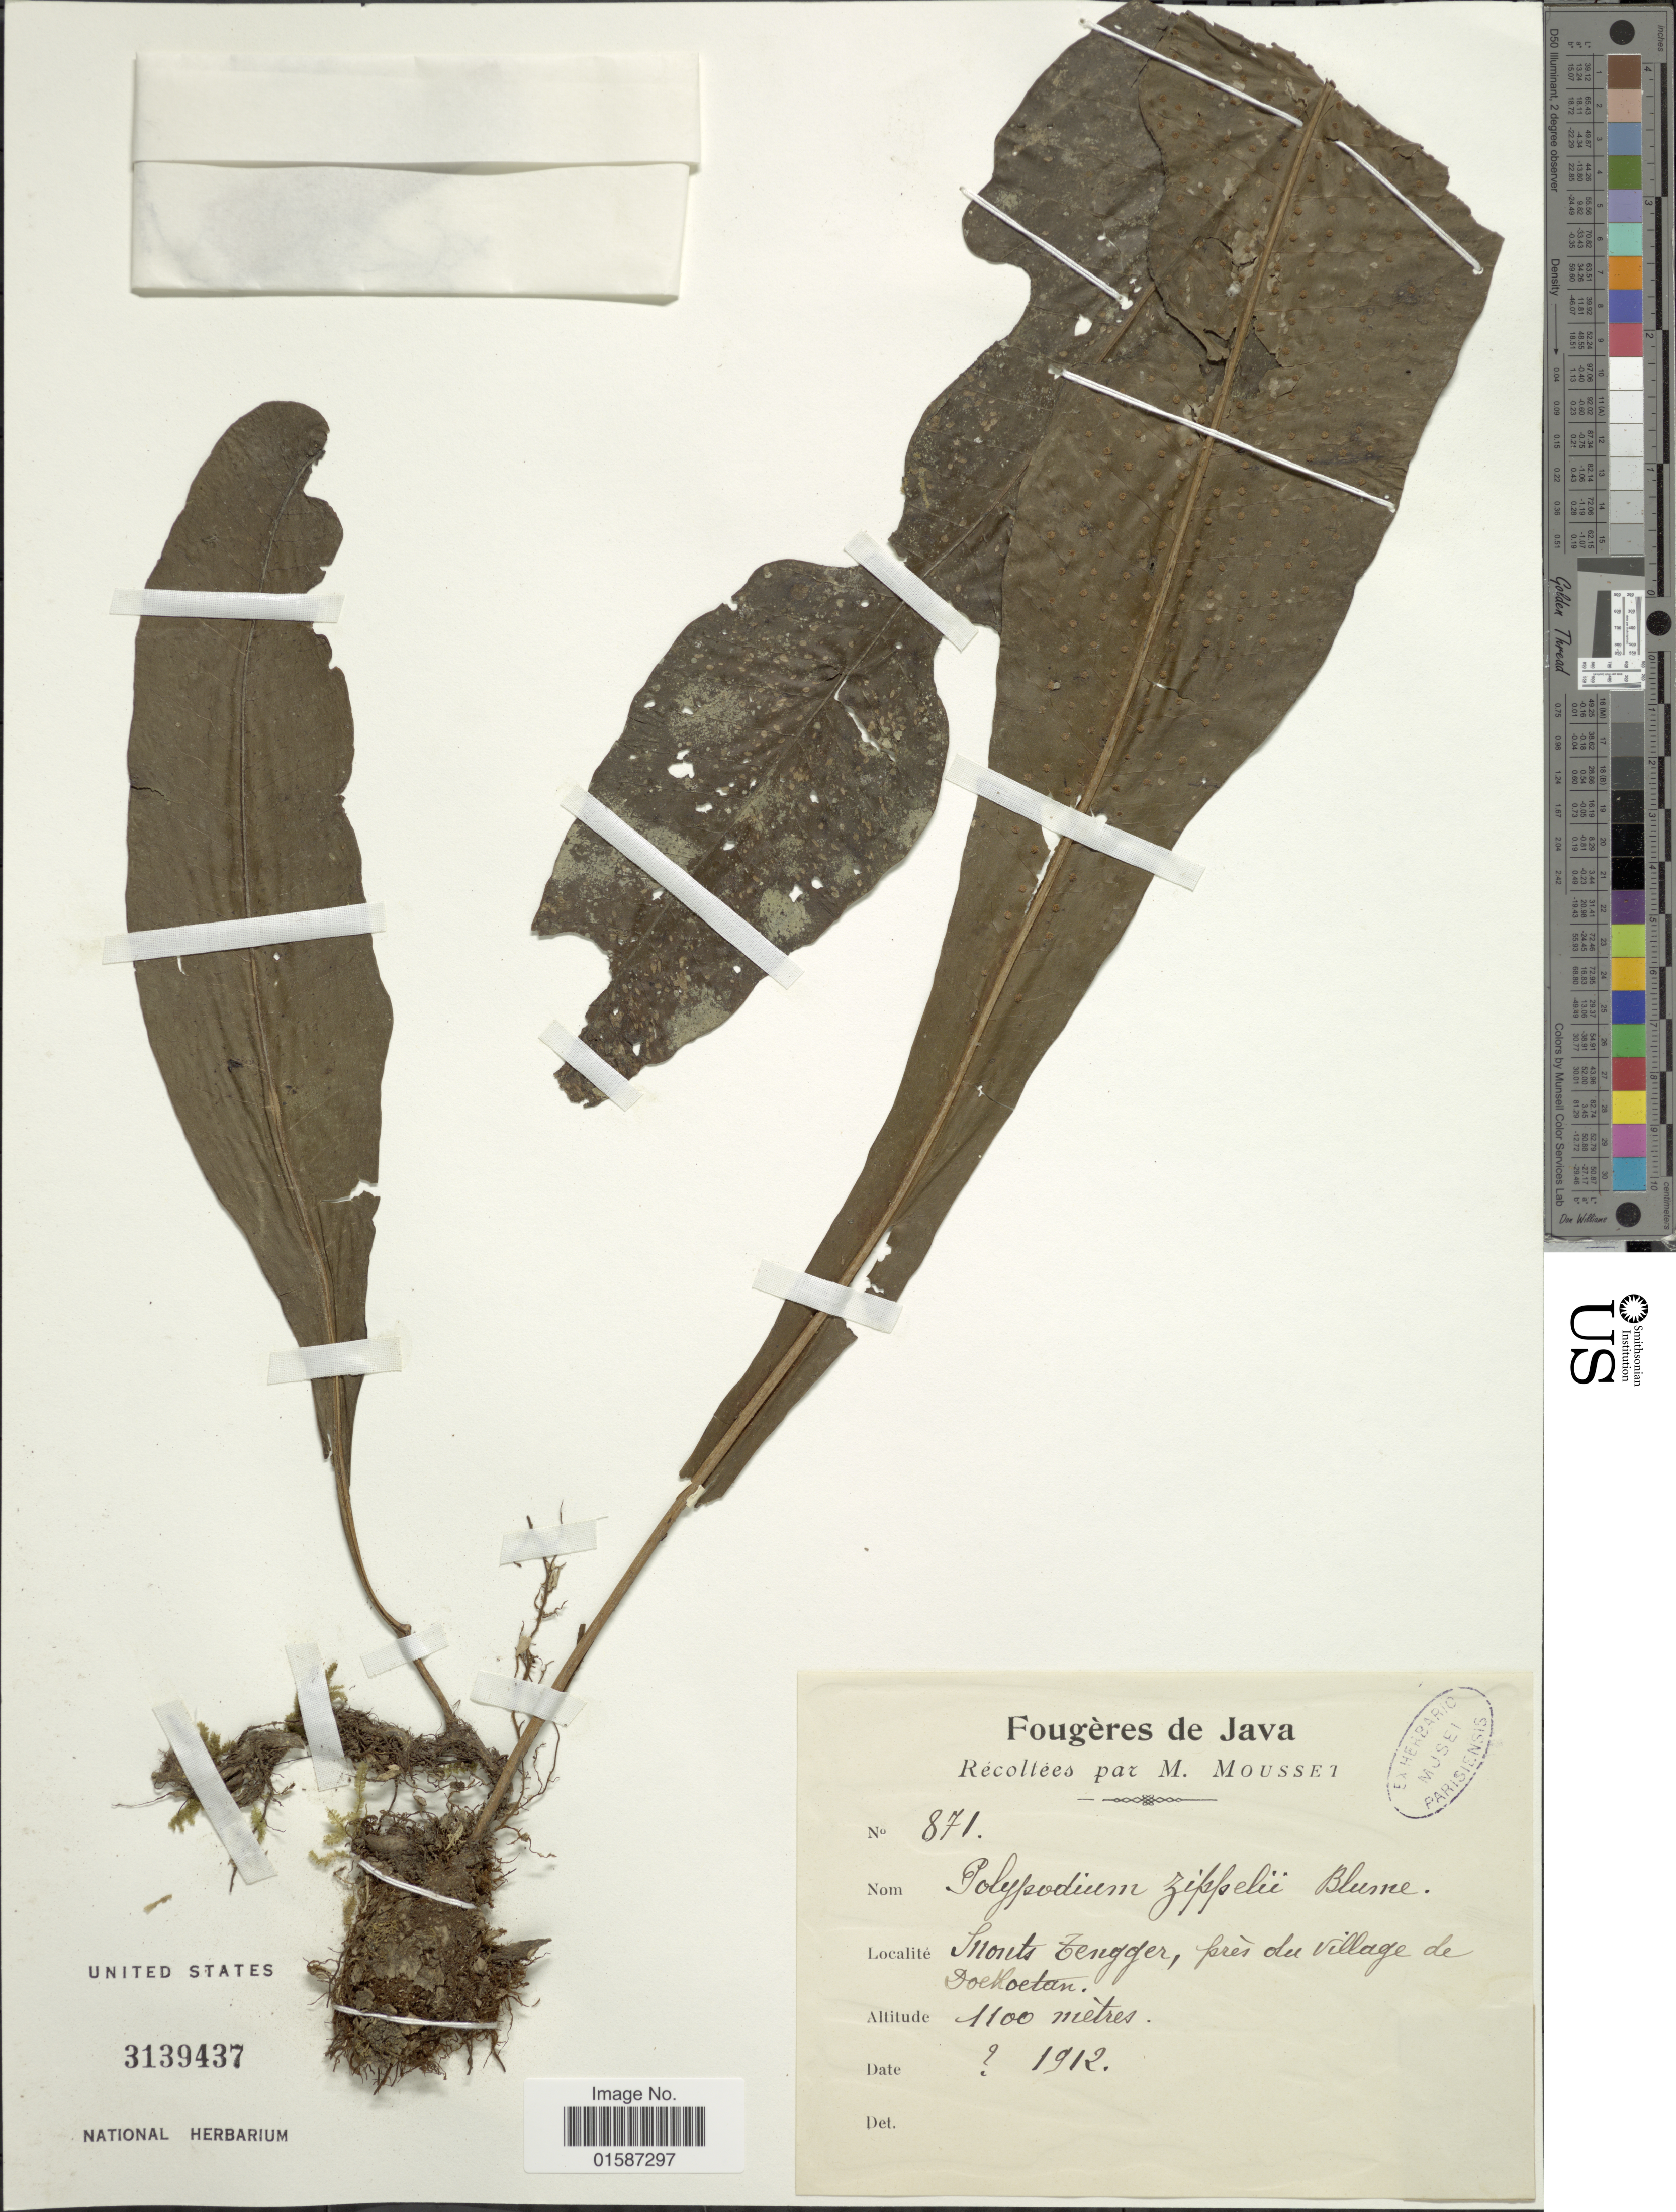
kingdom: Plantae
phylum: Tracheophyta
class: Polypodiopsida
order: Polypodiales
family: Polypodiaceae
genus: Neolepisorus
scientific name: Neolepisorus zippelii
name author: (Blume) Li S. Wang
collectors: Mousset, --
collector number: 871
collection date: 1912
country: Indonesia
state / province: Java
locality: Monts Tengger, pres du village de Doekoetan.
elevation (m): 1100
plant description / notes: Corrected "Imonts Tengger" to "Monts Tengger"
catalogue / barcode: US 3139437